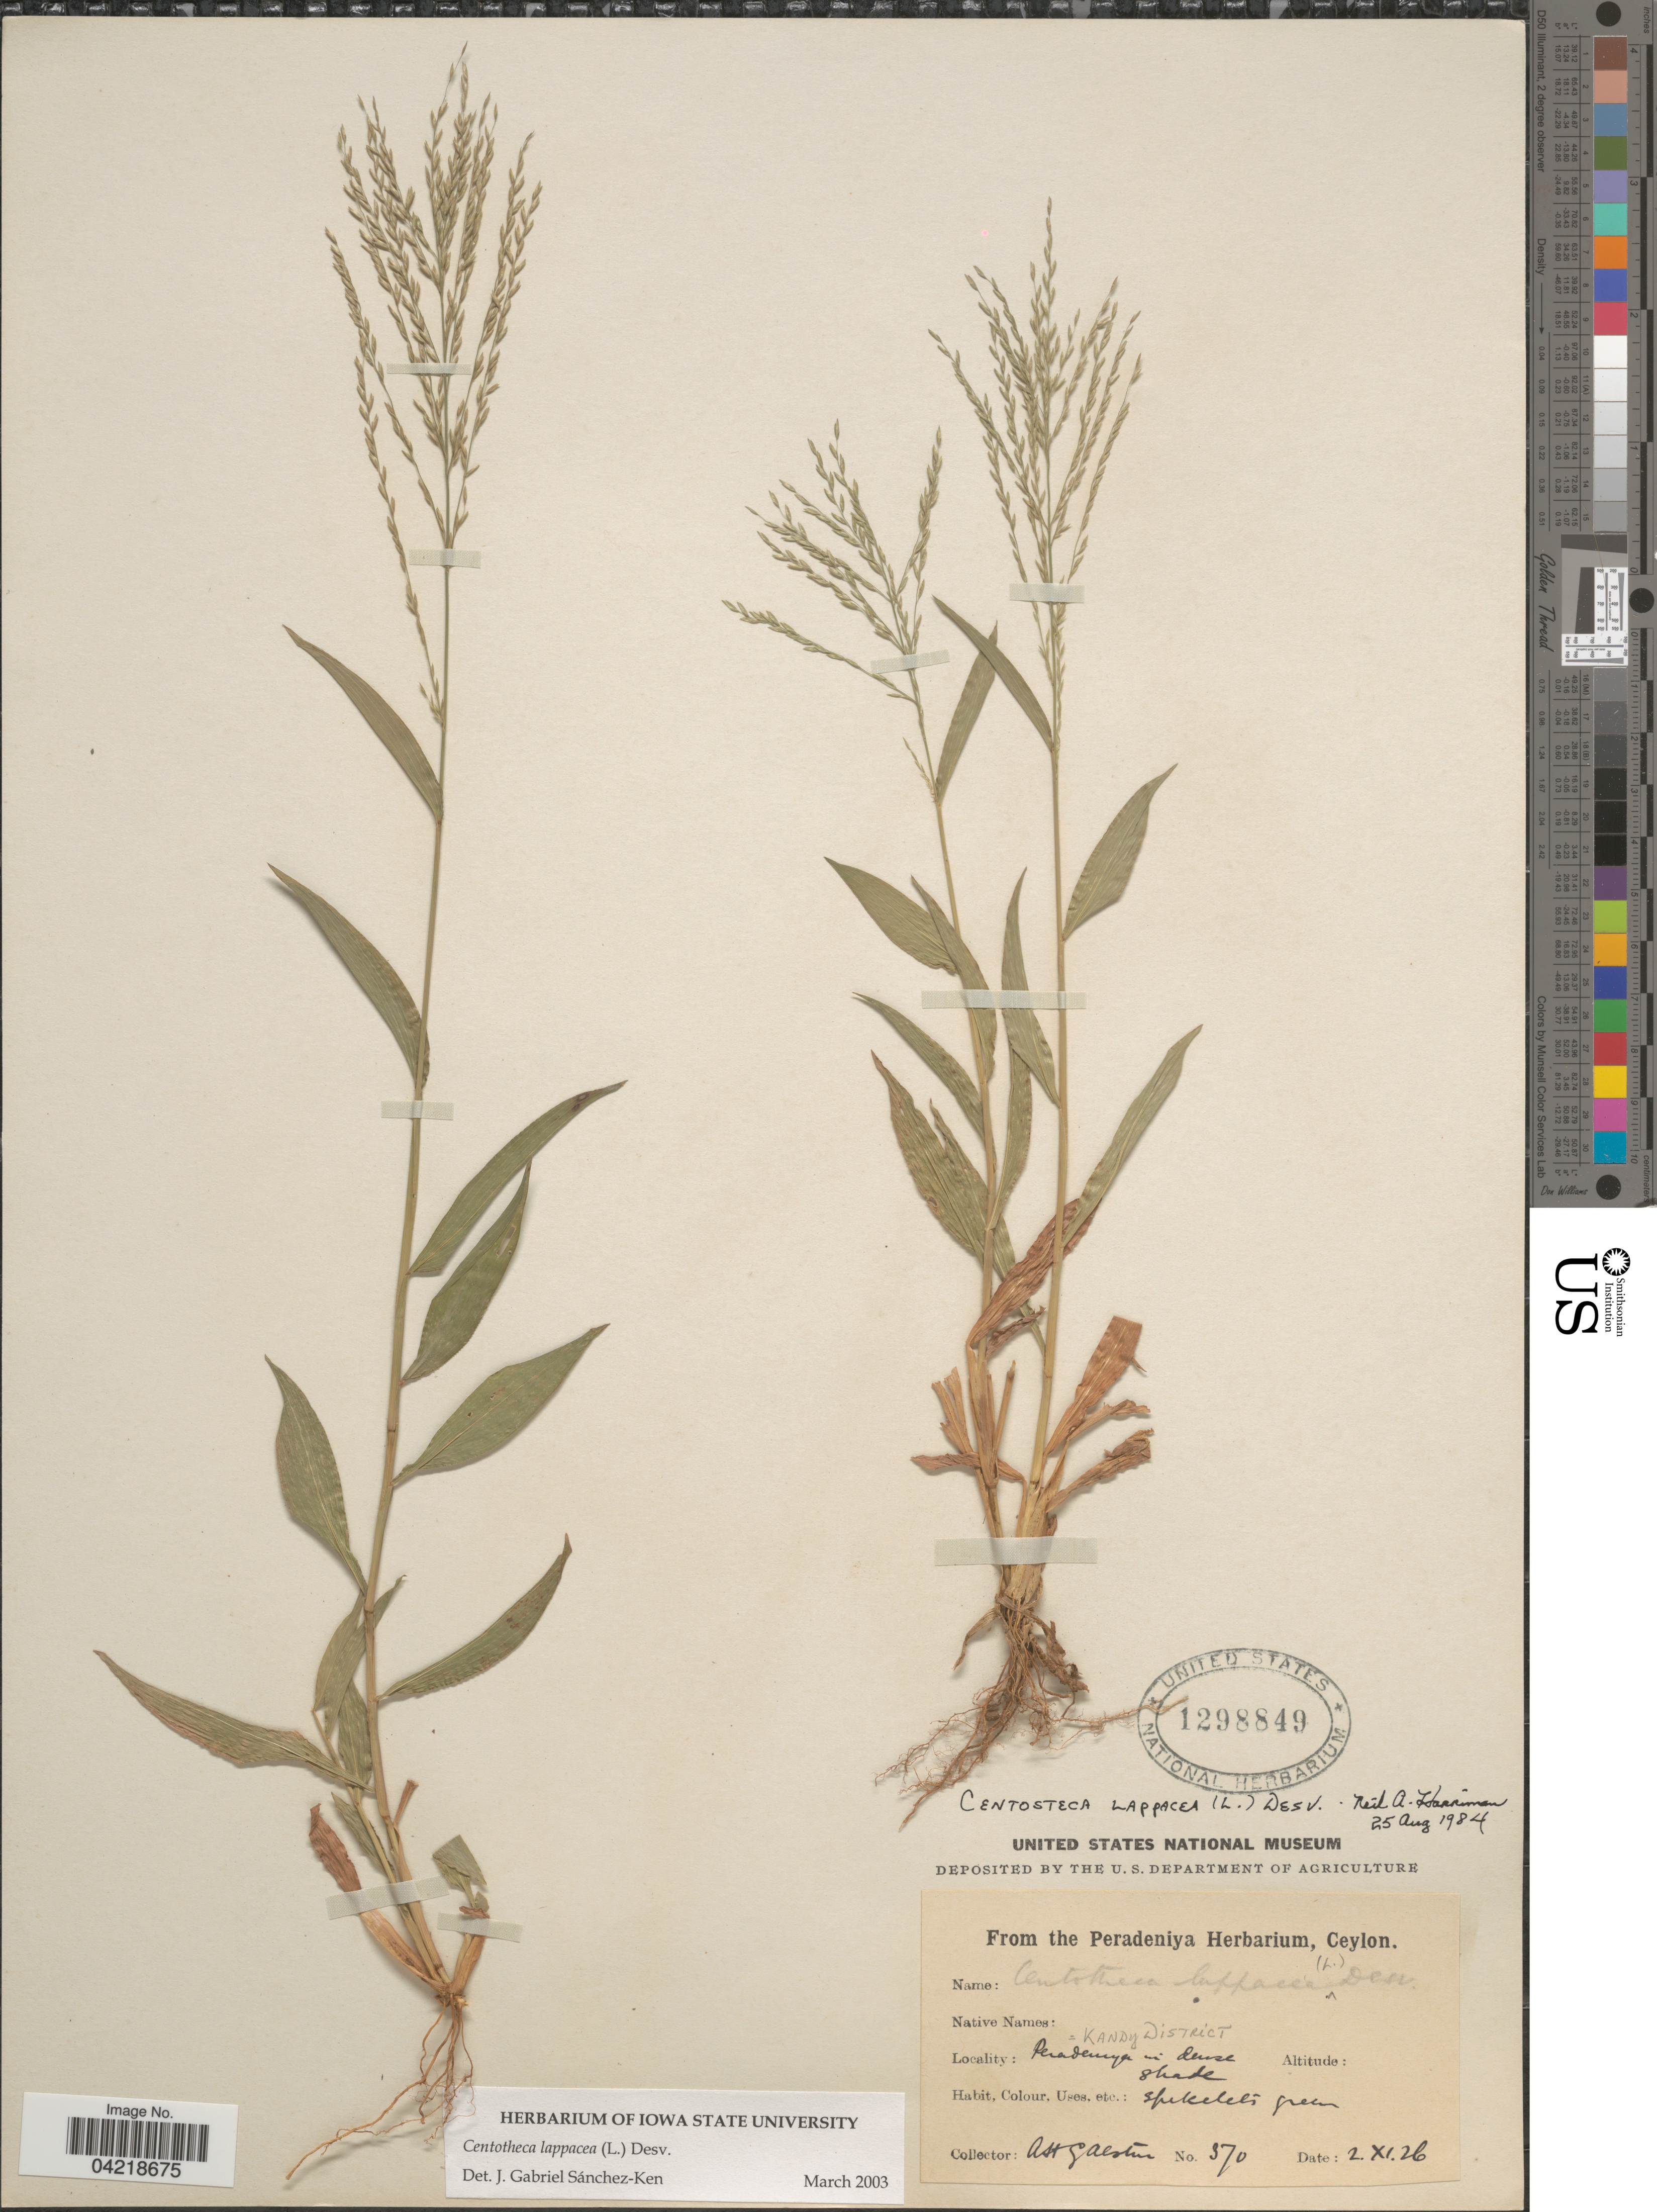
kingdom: Plantae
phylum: Tracheophyta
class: Liliopsida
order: Poales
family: Poaceae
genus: Centotheca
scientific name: Centotheca lappacea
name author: (L.) Desv.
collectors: A. H. Alston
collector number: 370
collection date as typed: Transcribed d/m/y: 2/11/26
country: Sri Lanka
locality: Kandy District. Peradeniya in dense shade.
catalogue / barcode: US 1298849